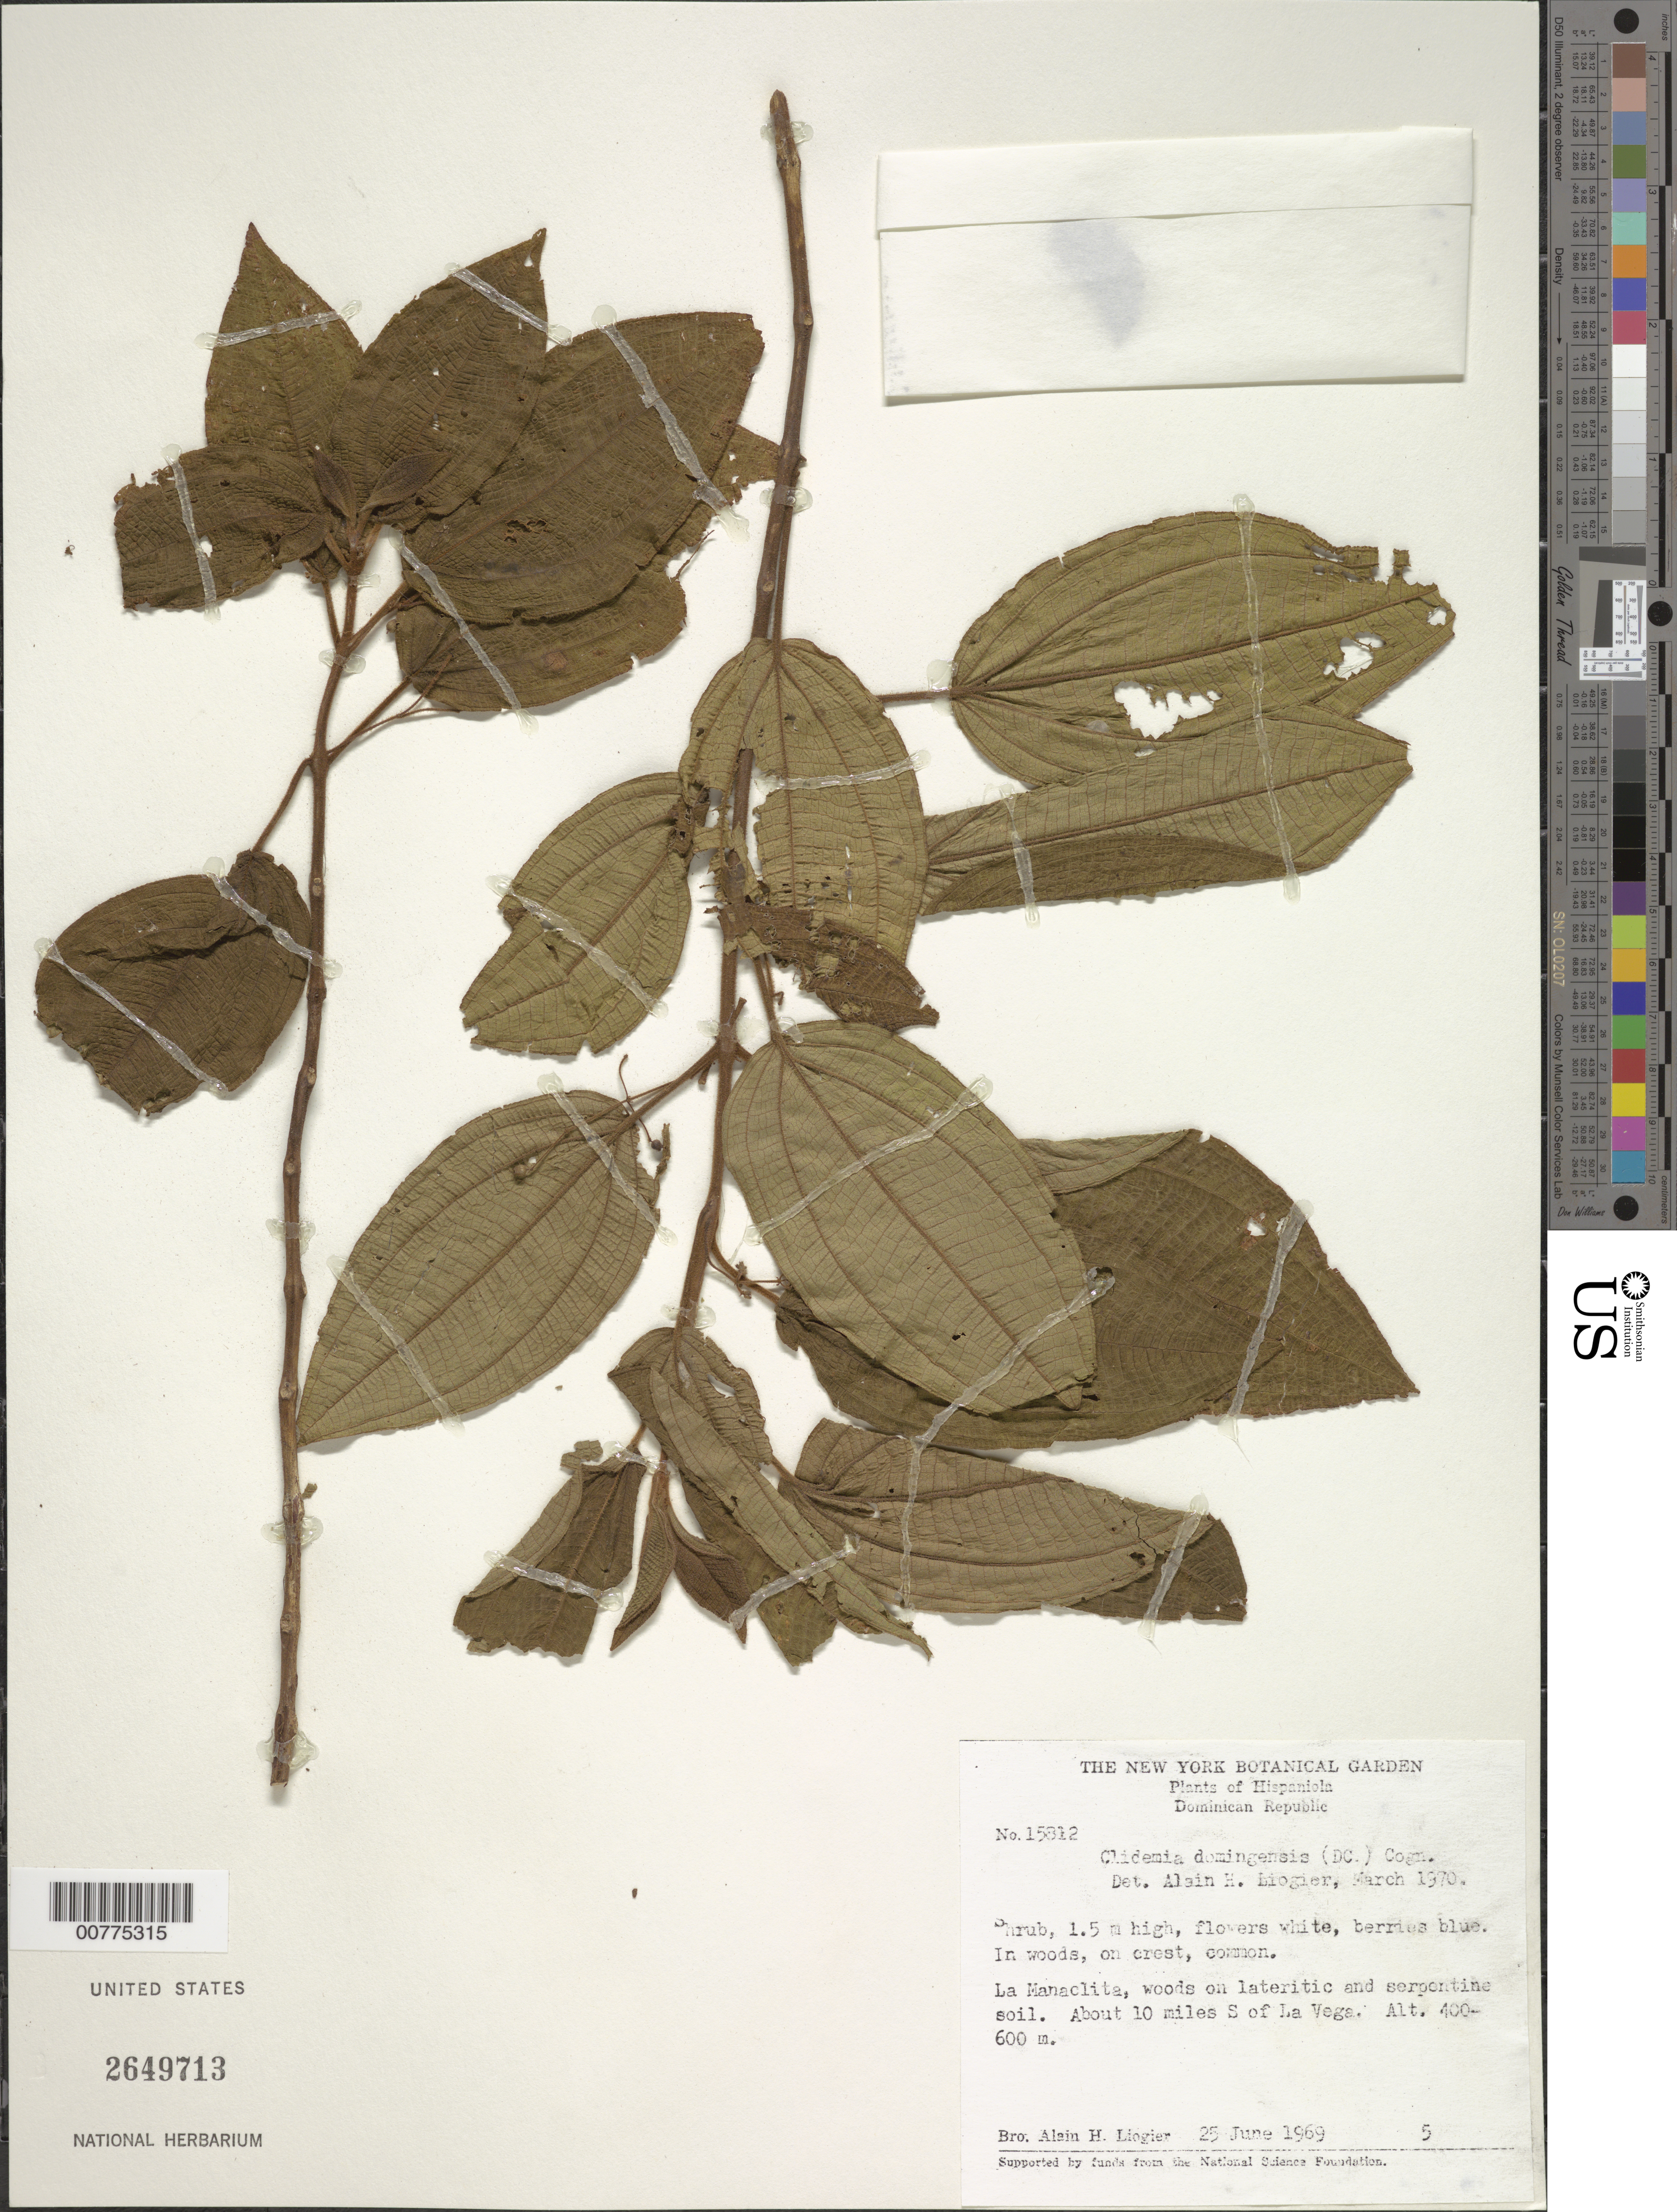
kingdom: Plantae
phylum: Tracheophyta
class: Magnoliopsida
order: Myrtales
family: Melastomataceae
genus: Clidemia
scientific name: Clidemia domingensis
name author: (DC.) Cogn.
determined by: Liogier, Alain H.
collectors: A. H. Liogier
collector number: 15812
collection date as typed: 25 Jun 1969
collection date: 1969-06-25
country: Dominican Republic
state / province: La Vega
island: Hispaniola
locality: About 10 miles S of La Vega, La Manaclita.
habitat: Woods on lateritic and serpentine soil.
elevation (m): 400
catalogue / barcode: US 2649713